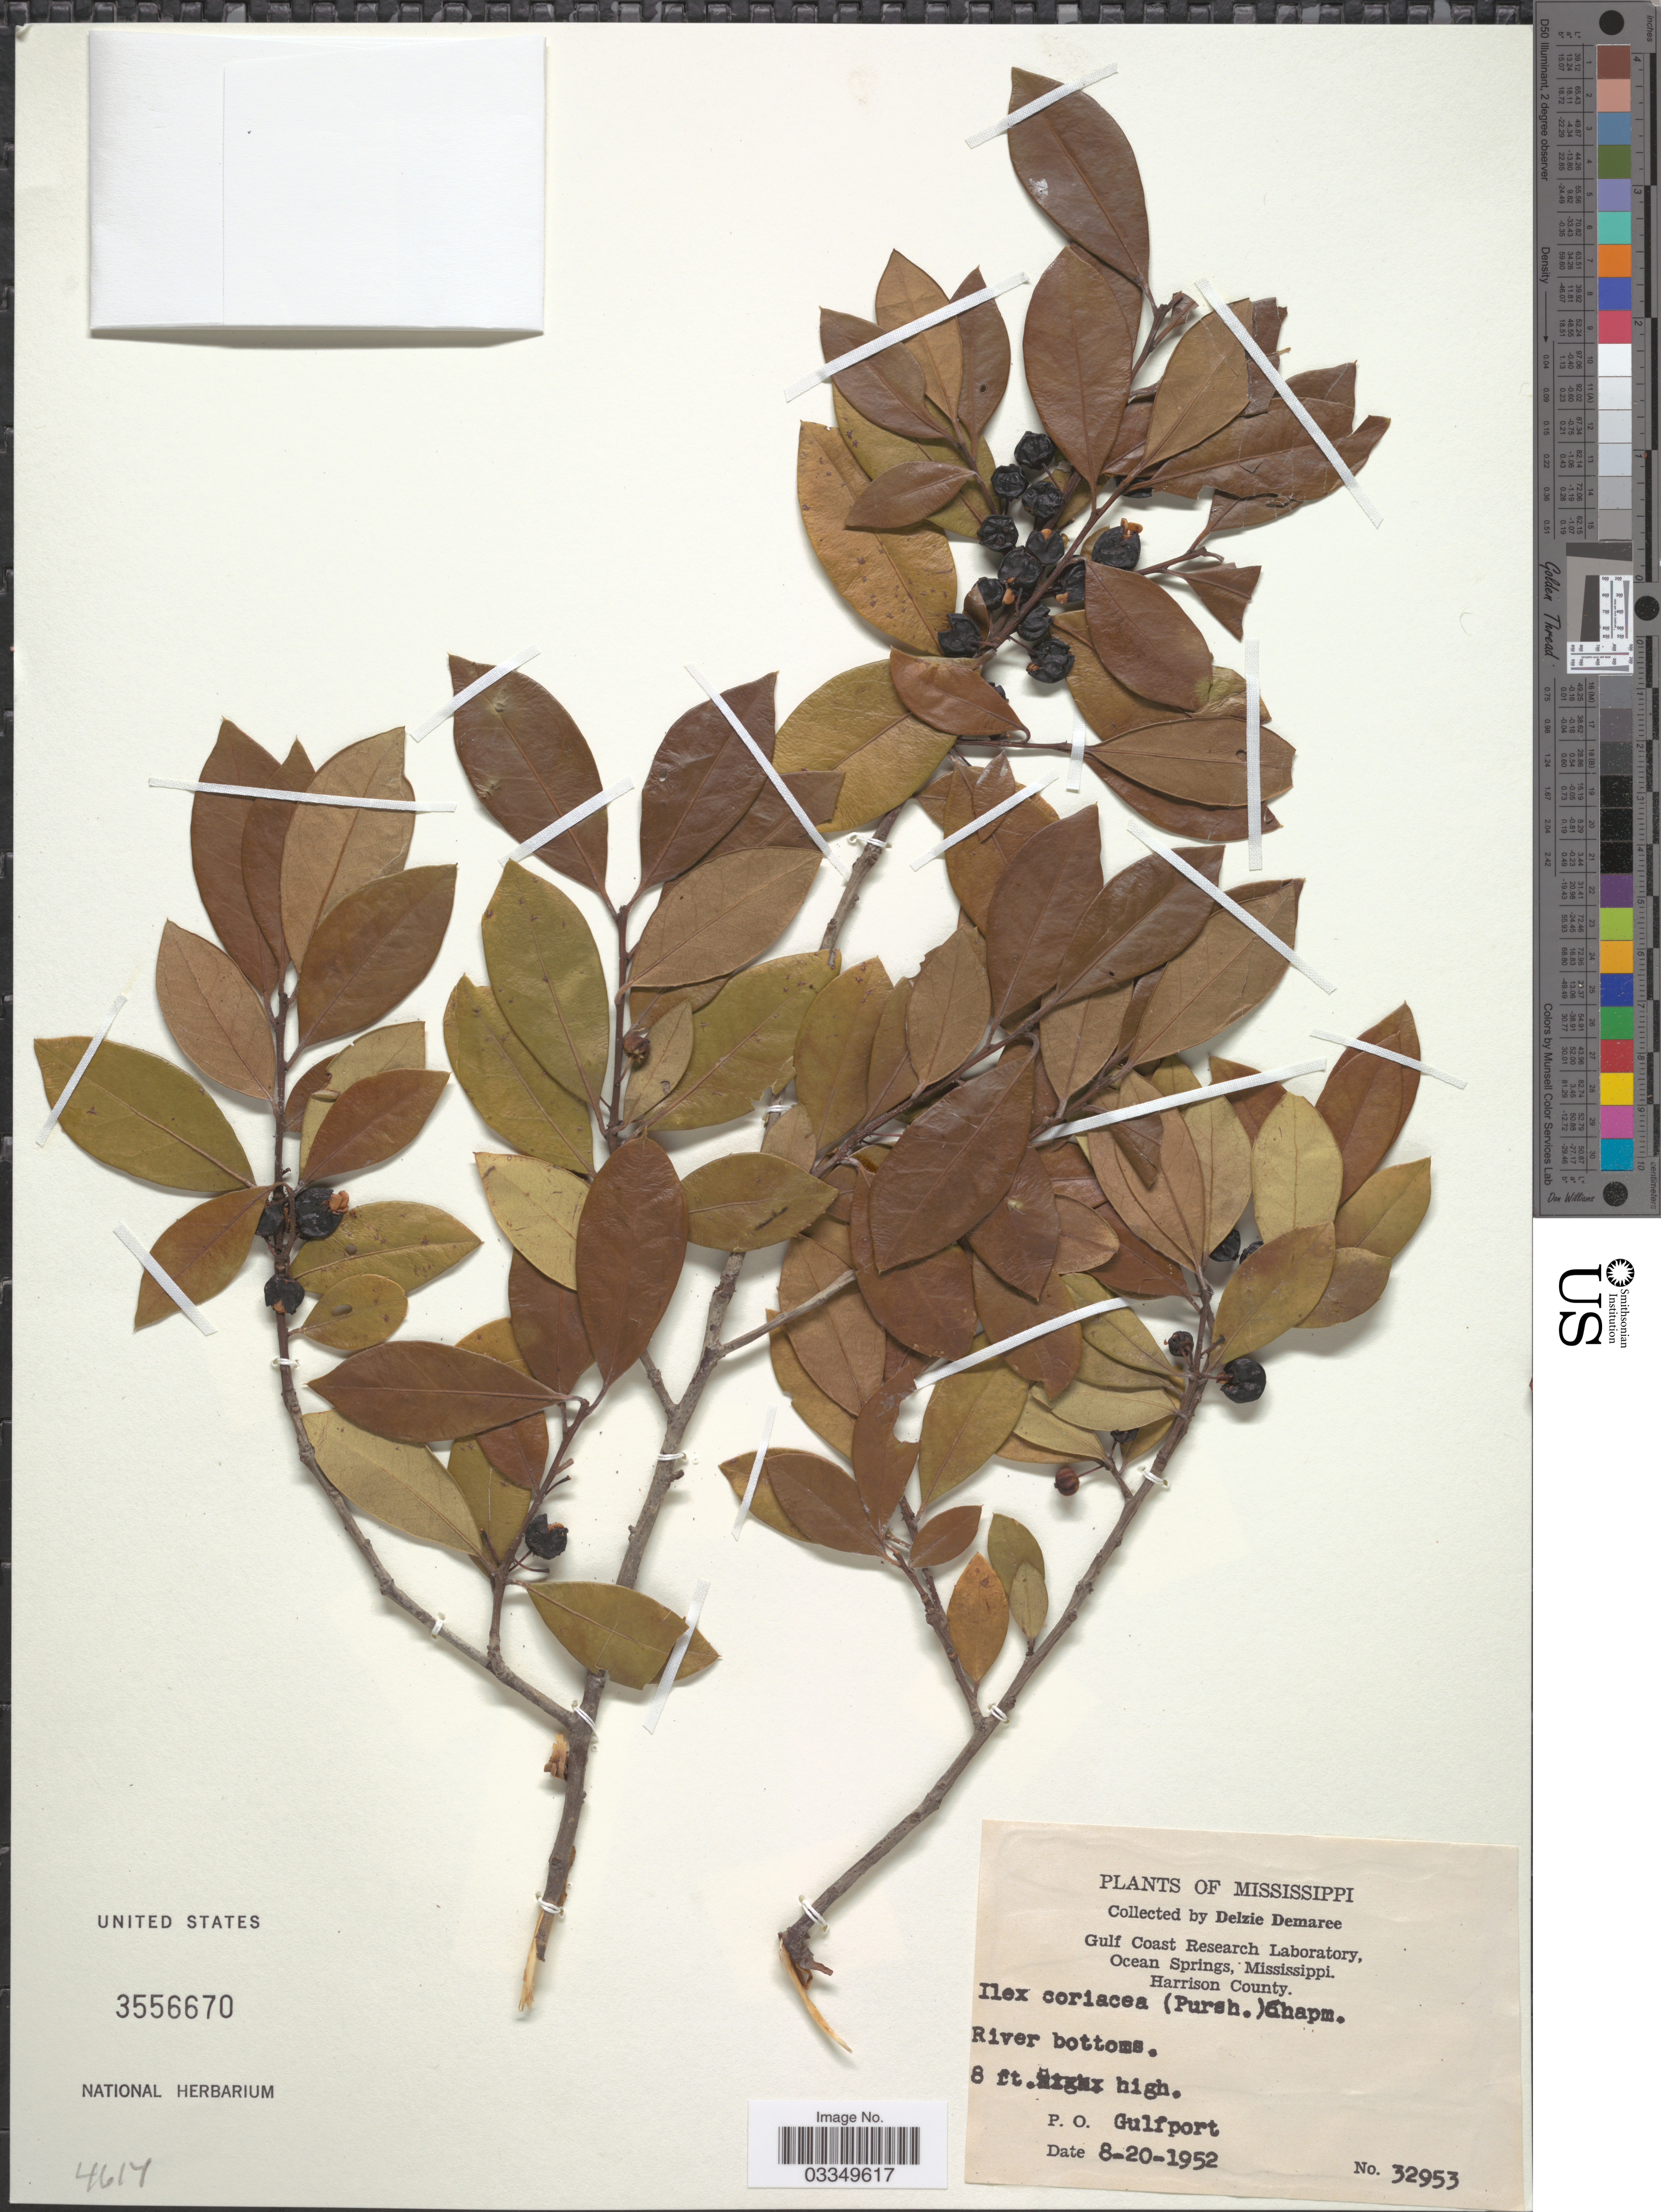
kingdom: Plantae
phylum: Tracheophyta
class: Magnoliopsida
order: Aquifoliales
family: Aquifoliaceae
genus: Ilex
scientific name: Ilex coriacea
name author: (Pursh) Chapm.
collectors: D. Damaree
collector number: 32953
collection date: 1952-08-20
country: United States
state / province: Mississippi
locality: P. O. Gulfport. Harrison County.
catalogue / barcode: US 3556670